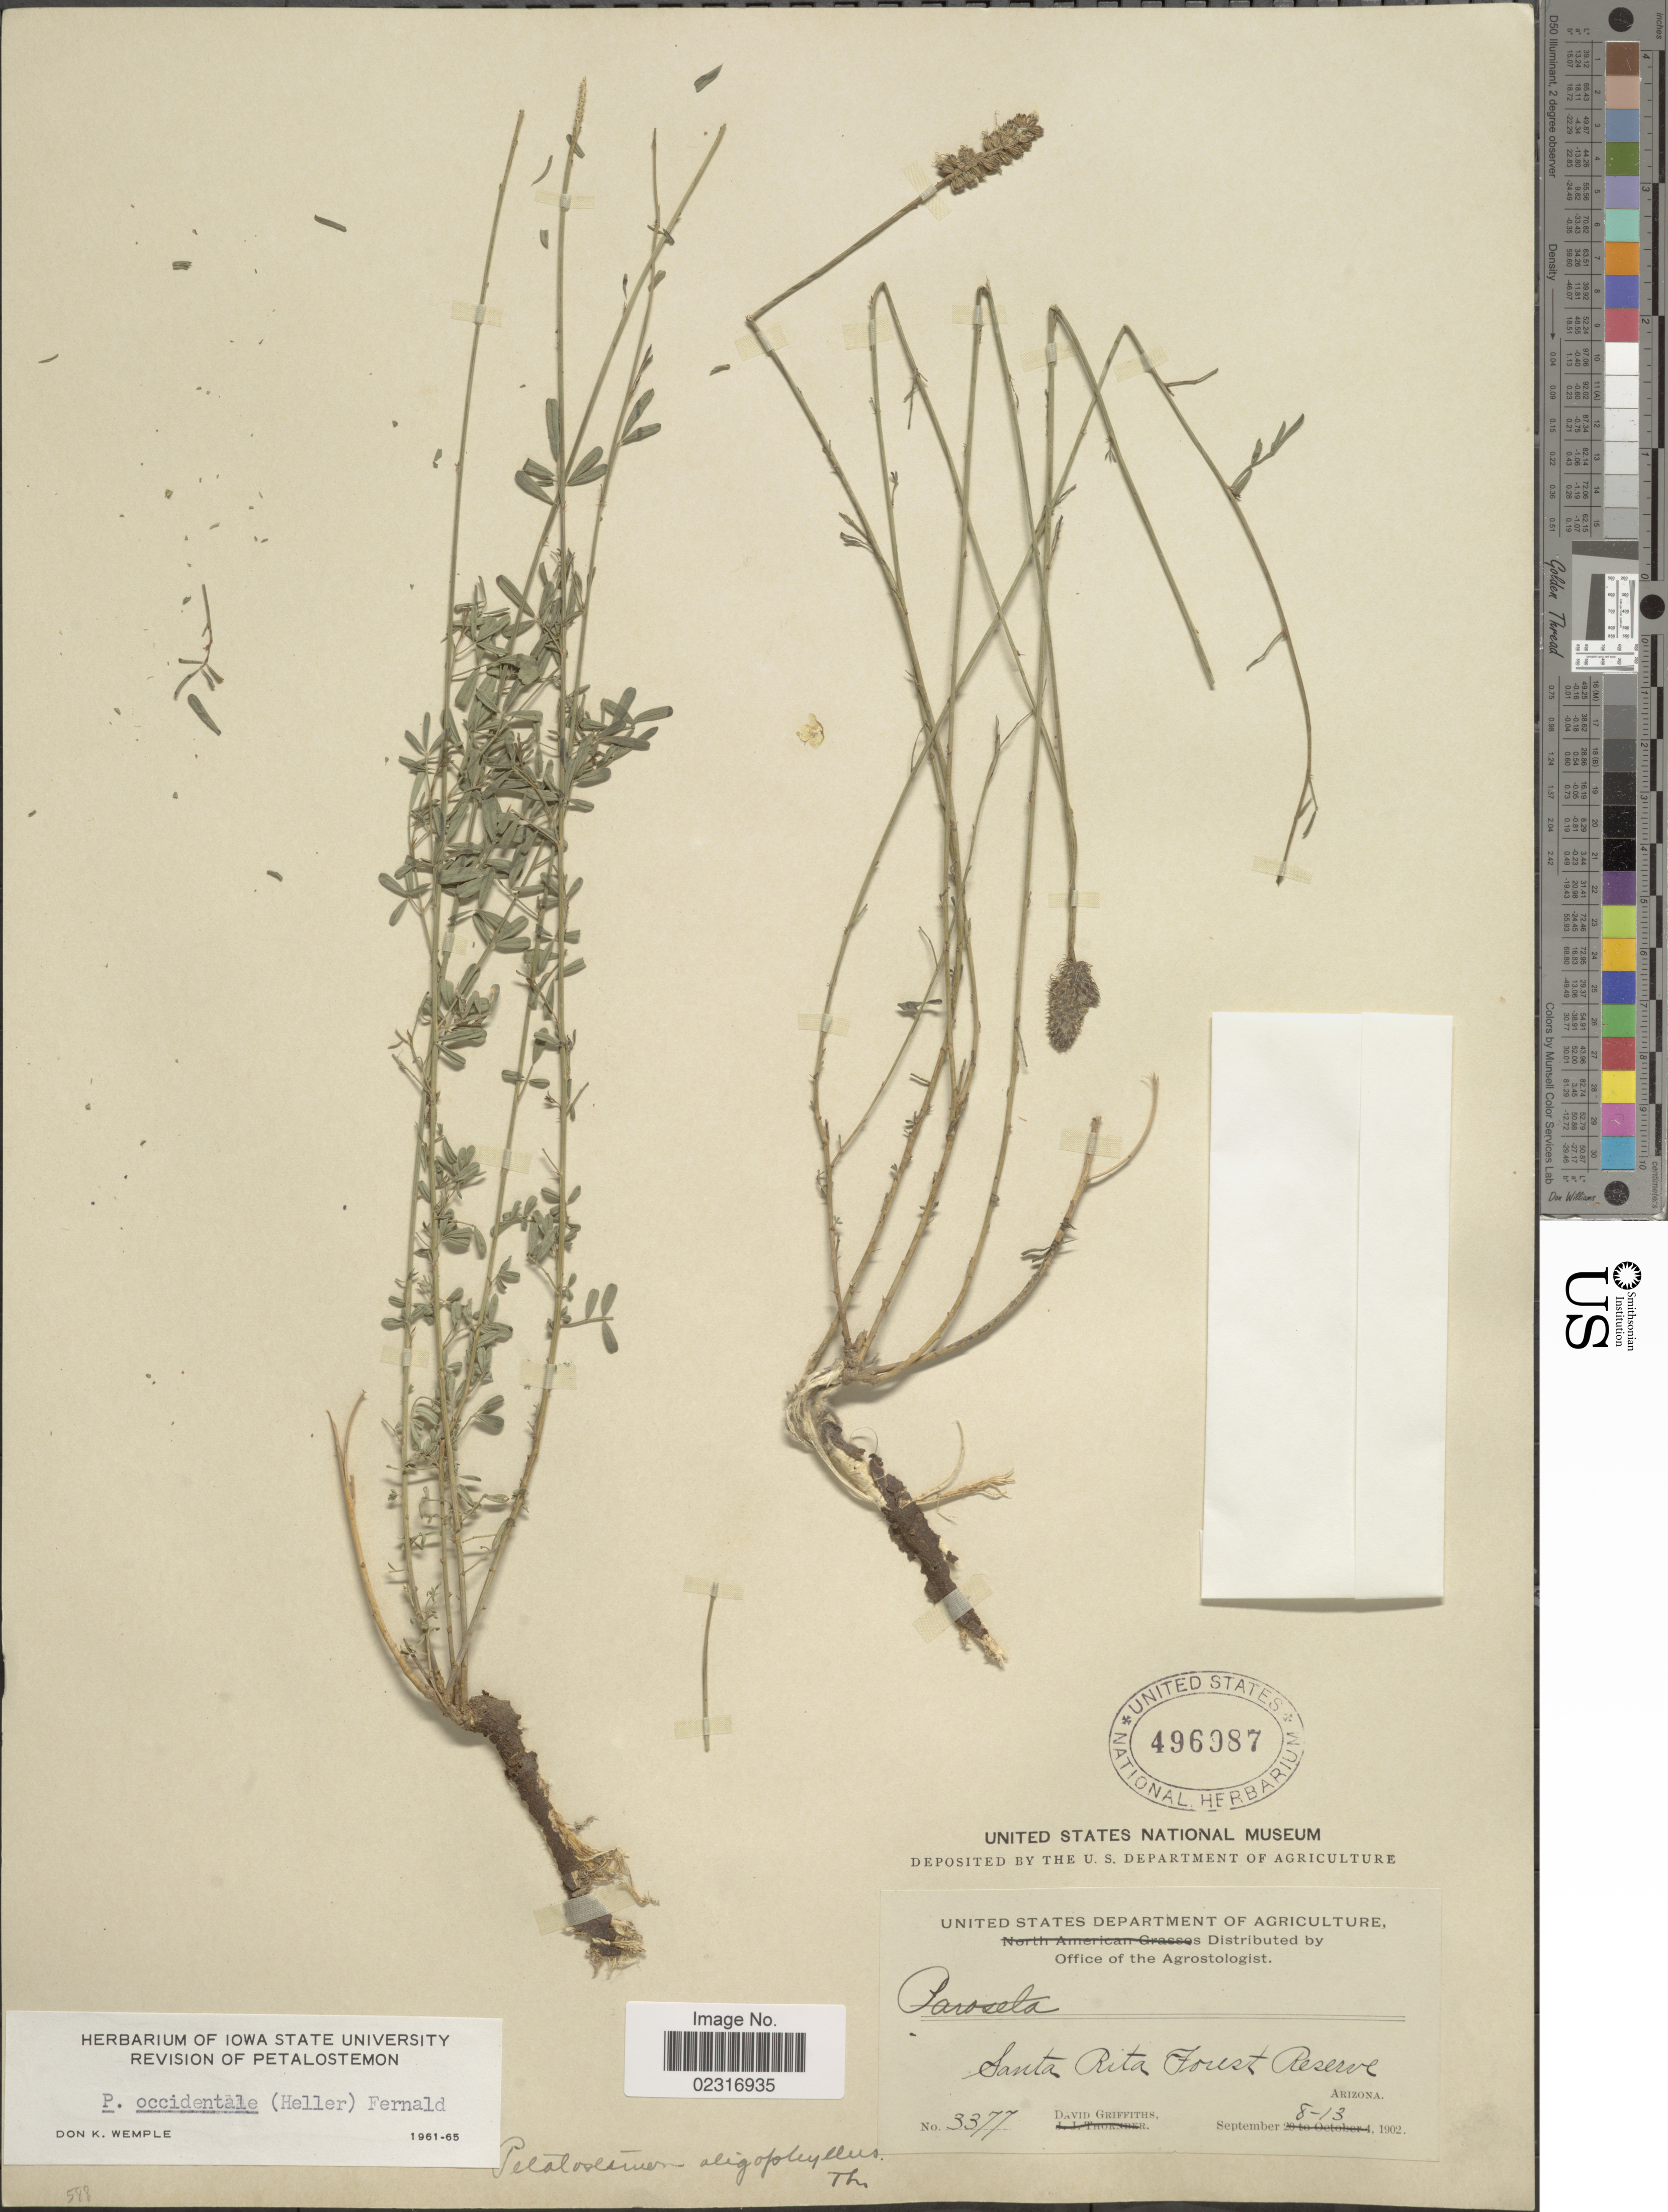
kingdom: Plantae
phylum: Tracheophyta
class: Magnoliopsida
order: Fabales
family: Fabaceae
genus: Dalea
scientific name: Dalea candida var. oligophylla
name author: (Torr) Shinners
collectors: D. Griffiths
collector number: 3377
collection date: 1902-09-08/1902-09-13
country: United States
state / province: Arizona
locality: Santa Rita Forest Reserve.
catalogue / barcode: US 496987